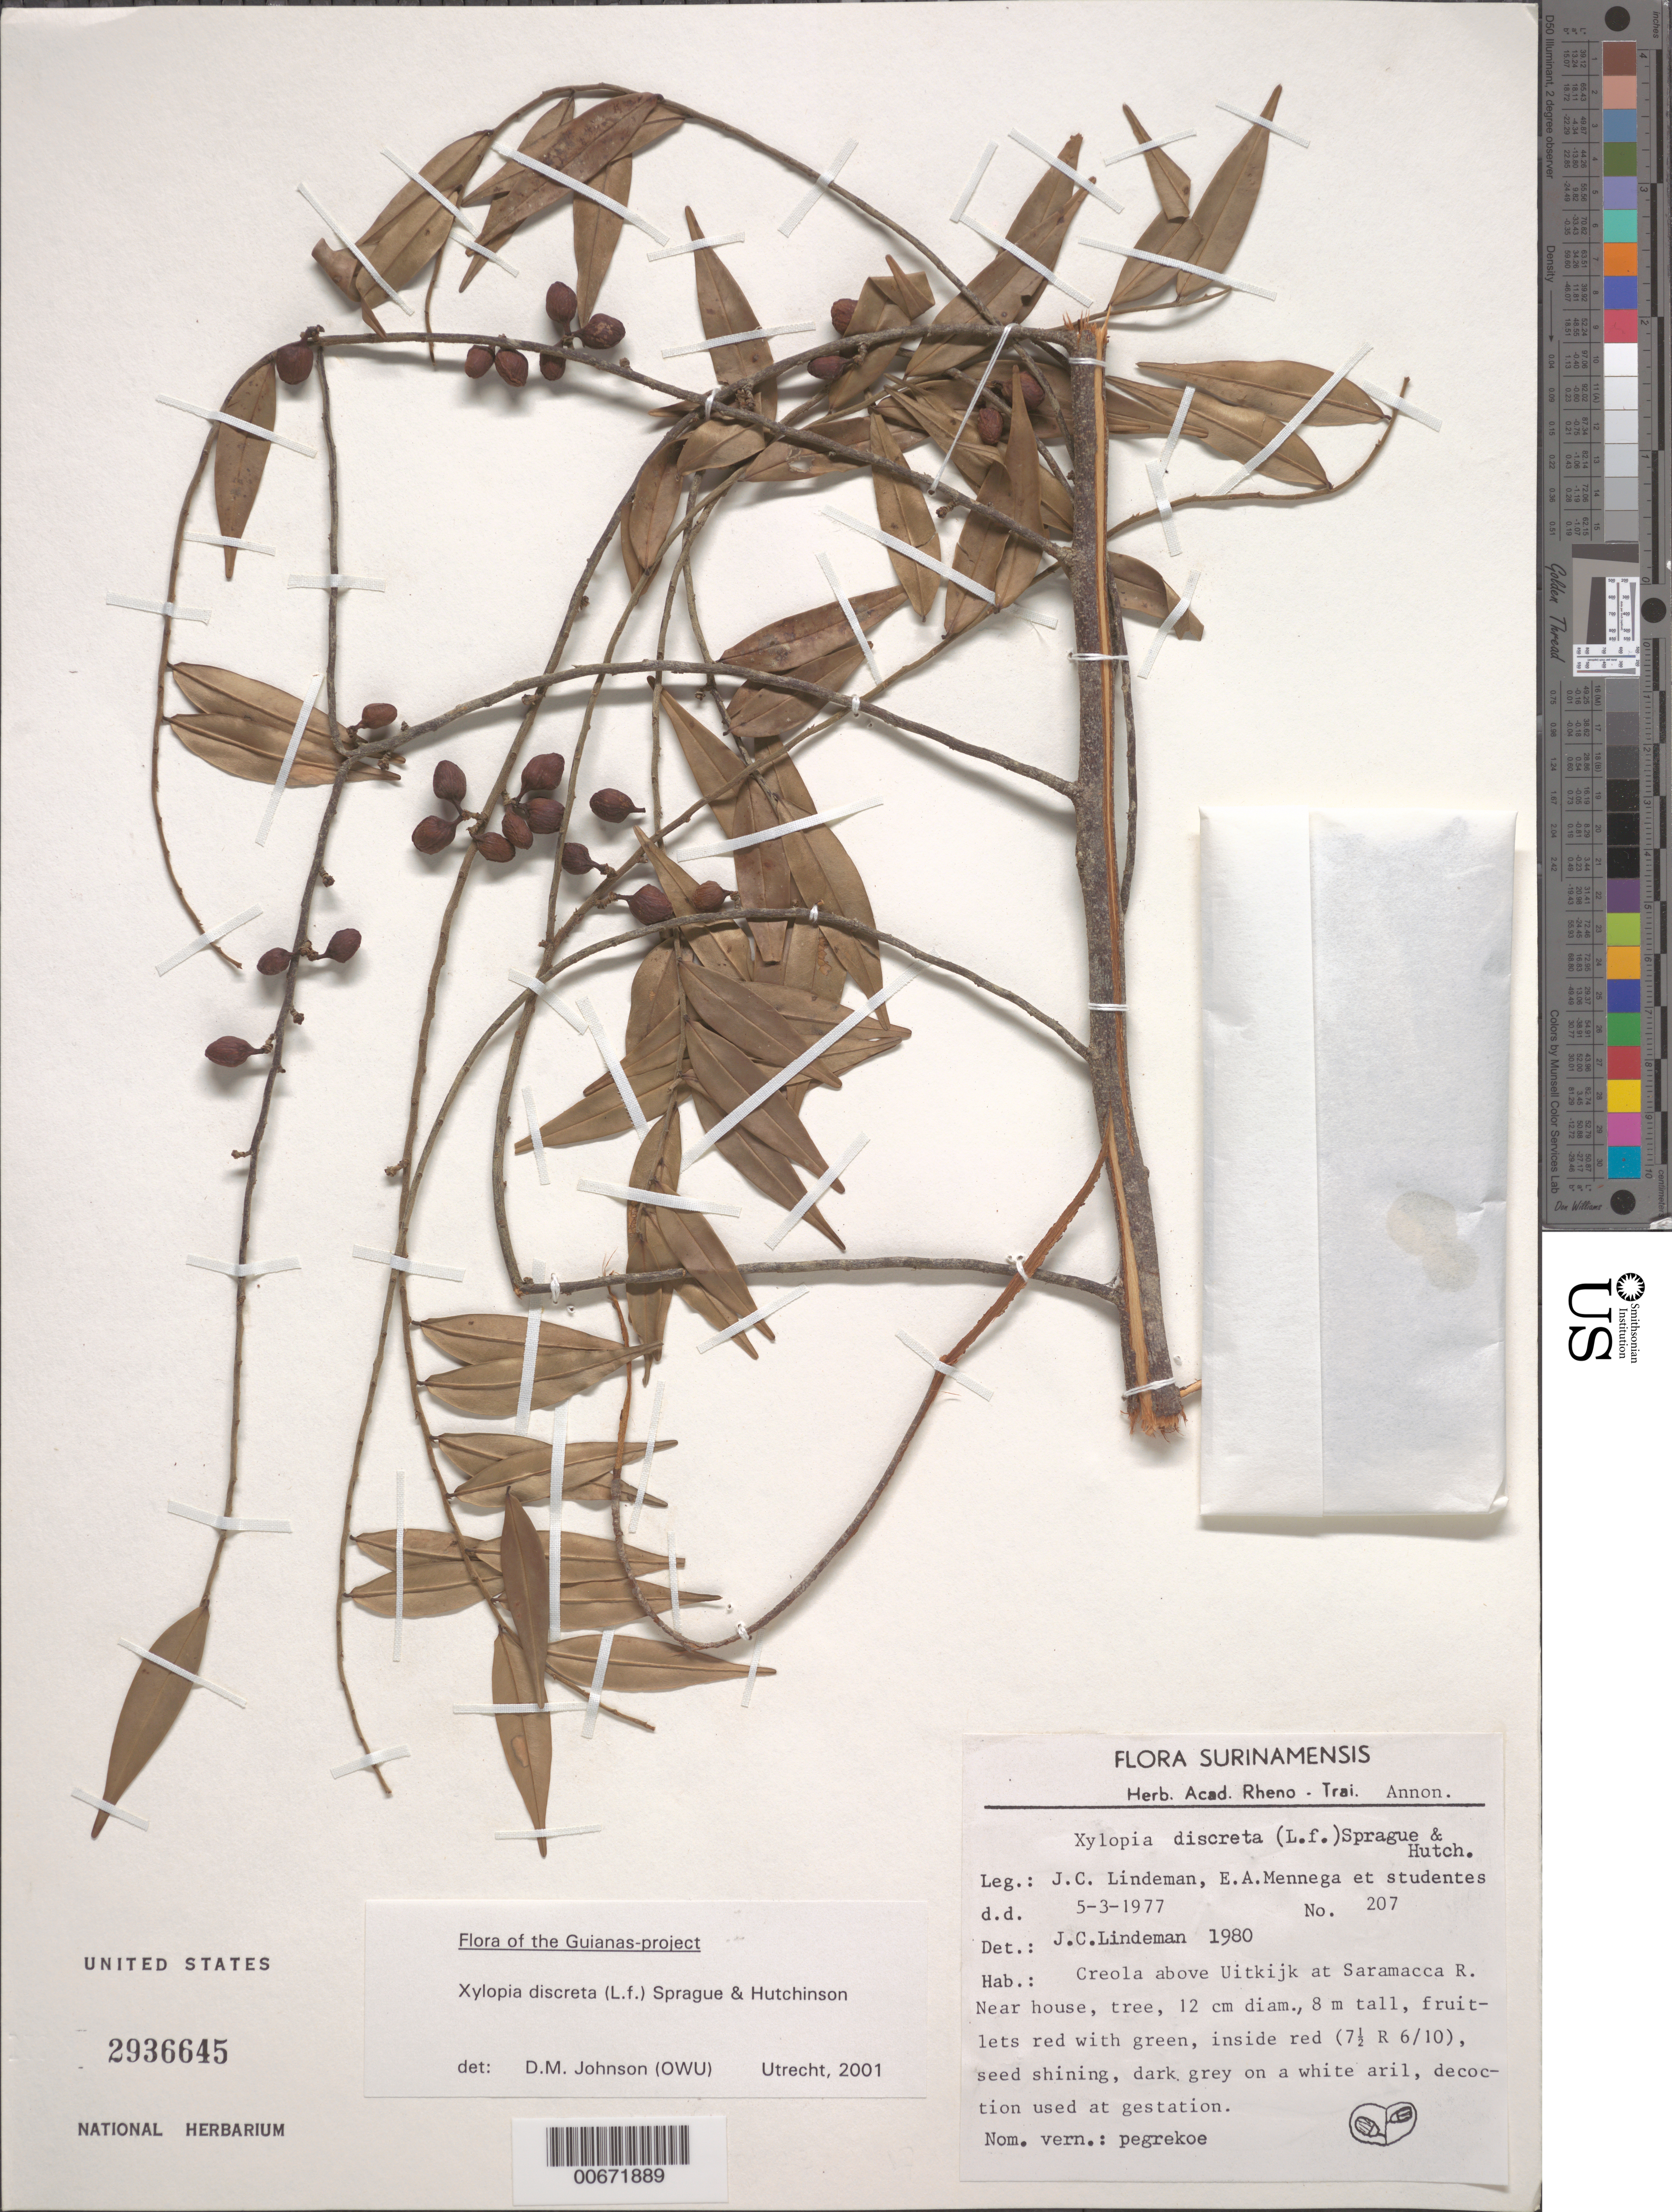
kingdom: Plantae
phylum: Tracheophyta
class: Magnoliopsida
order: Magnoliales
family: Annonaceae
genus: Xylopia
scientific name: Xylopia discreta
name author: (L. f.) Sprague & Hutch.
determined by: Johnson, D. M.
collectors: J. C. Lindeman, E. A. Mennega & Students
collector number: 77 207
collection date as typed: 5-Mar-77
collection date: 1977-03-05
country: Suriname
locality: Uitkijk, at Saramacca R.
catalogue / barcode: US 2936645